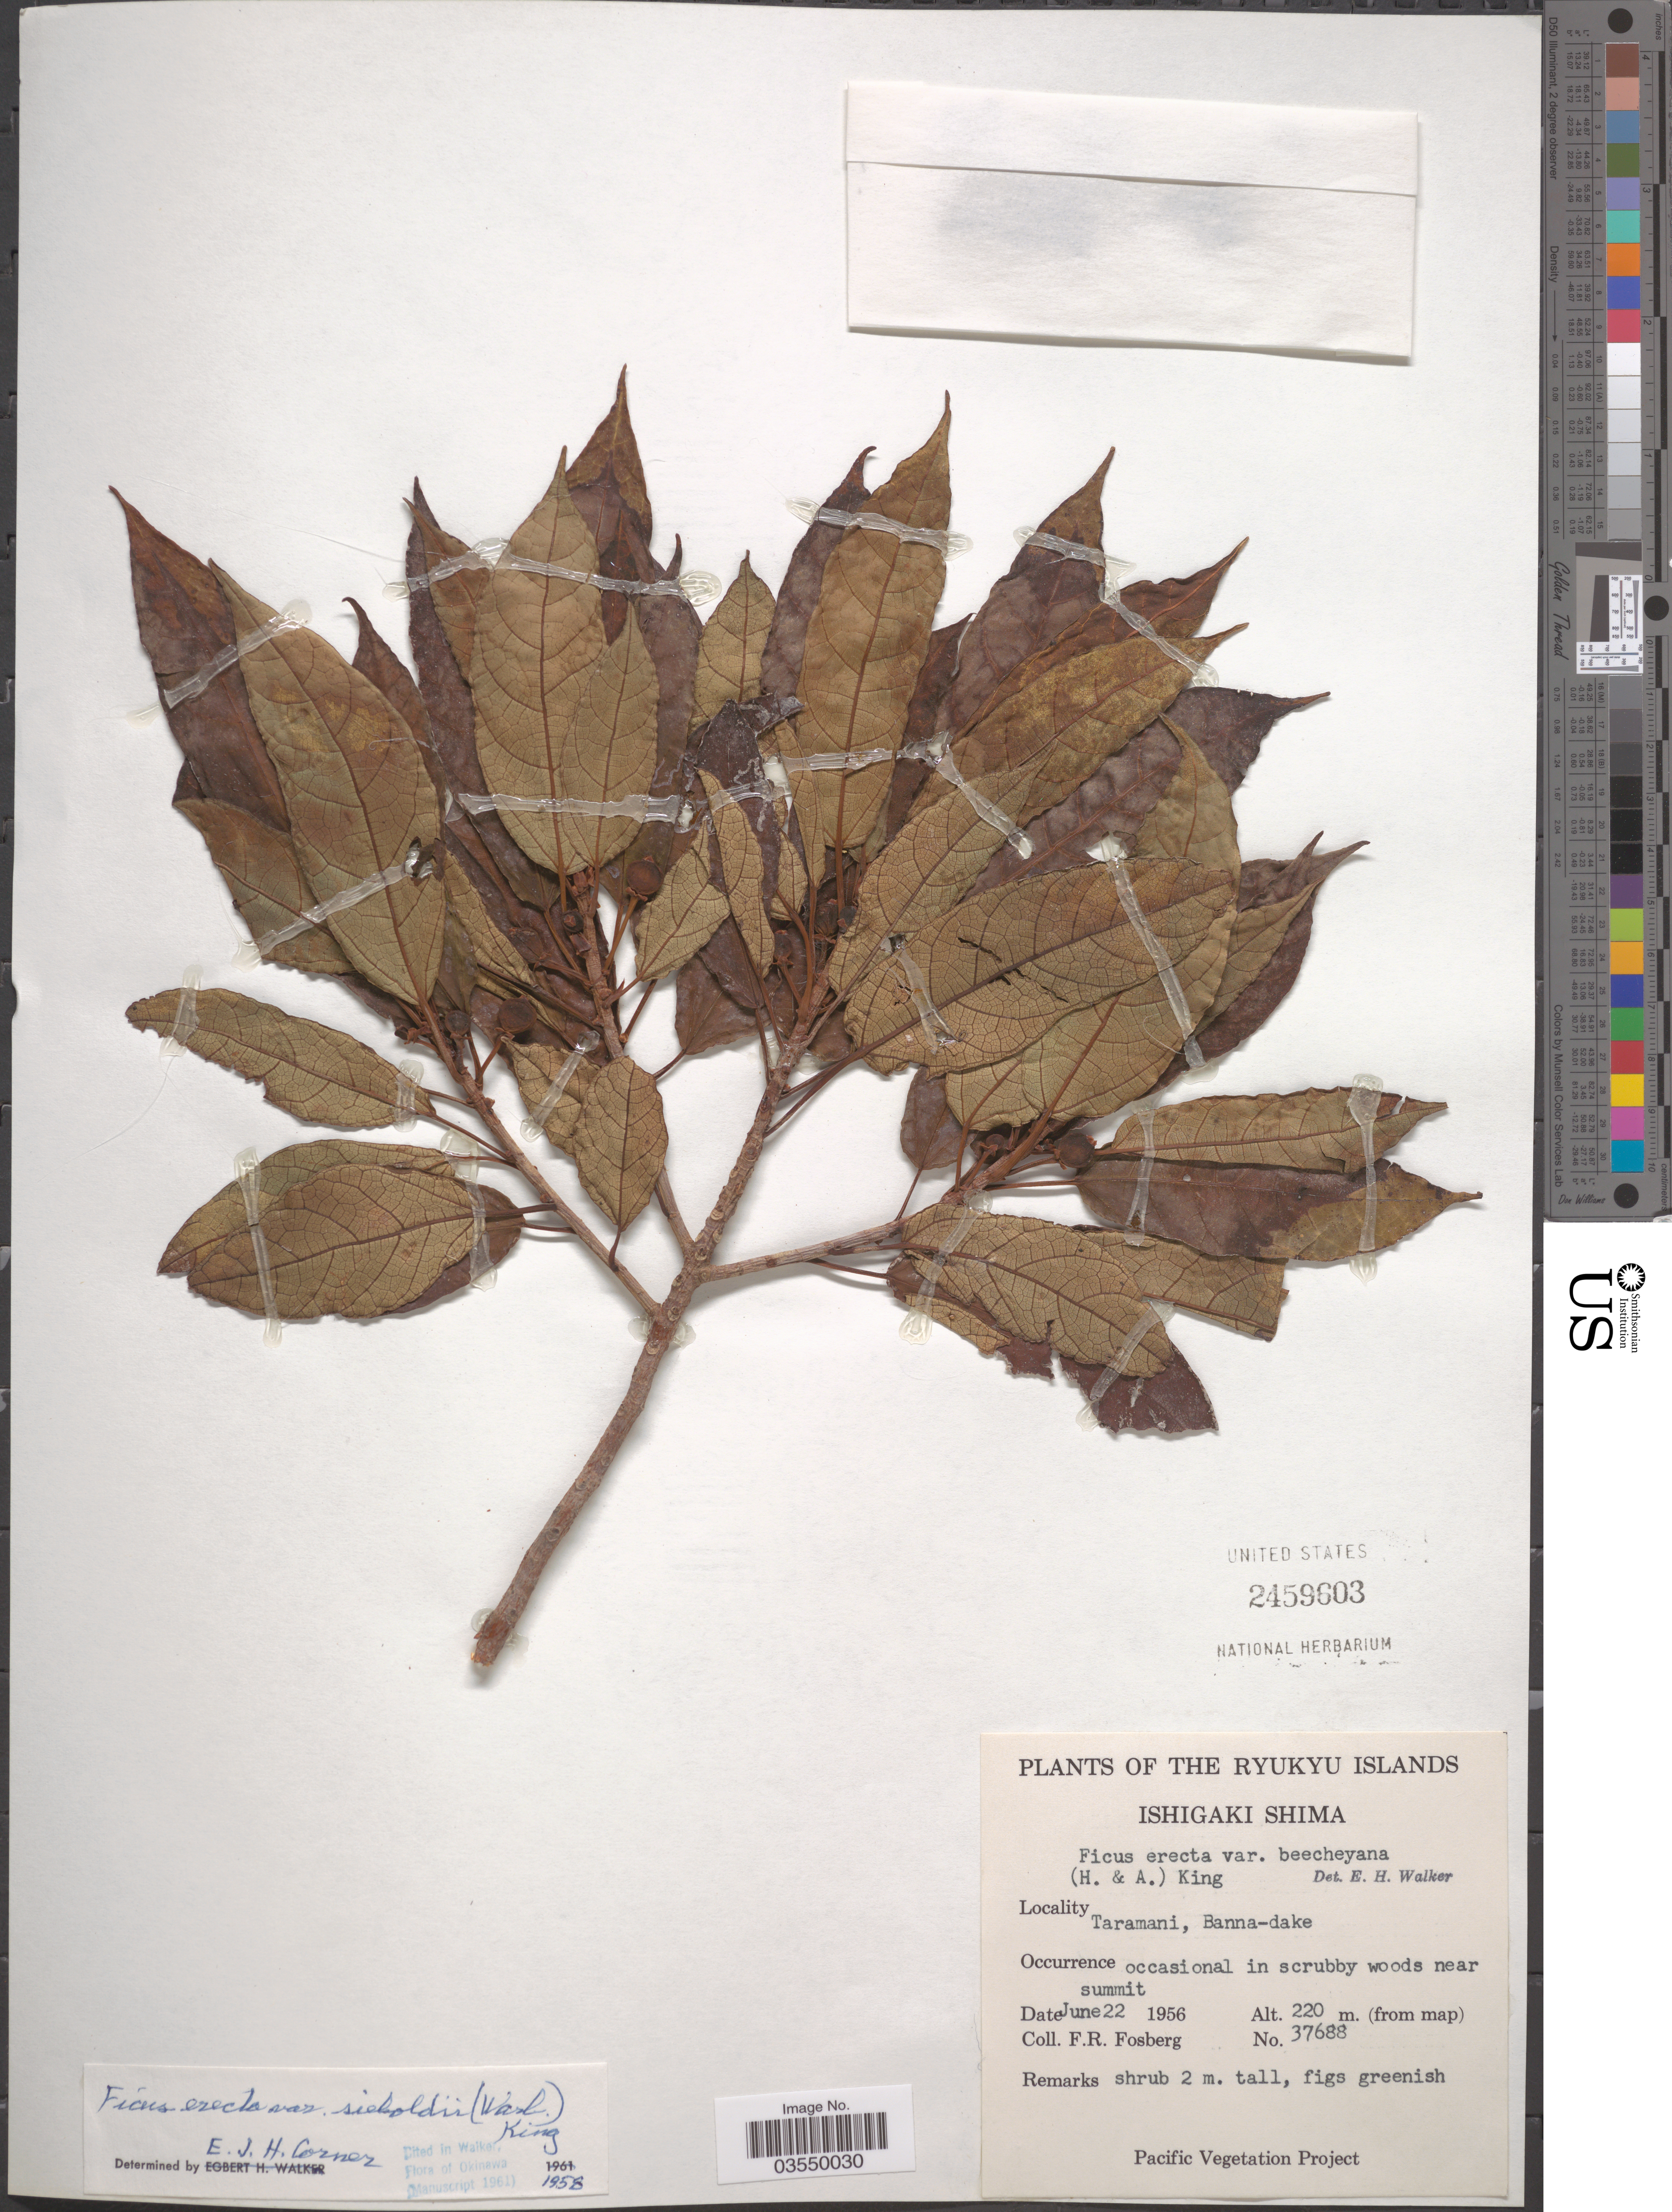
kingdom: Plantae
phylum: Tracheophyta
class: Magnoliopsida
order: Rosales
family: Moraceae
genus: Ficus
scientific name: Ficus erecta f. sieboldii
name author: (Miq.) Corner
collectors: F. R. Fosberg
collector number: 37688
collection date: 1956-06-22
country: Japan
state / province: Okinawa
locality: The Ryukyu Islands. Ishigaki Shima. Taramani, Banna-dake.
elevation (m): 220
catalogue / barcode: US 2459603